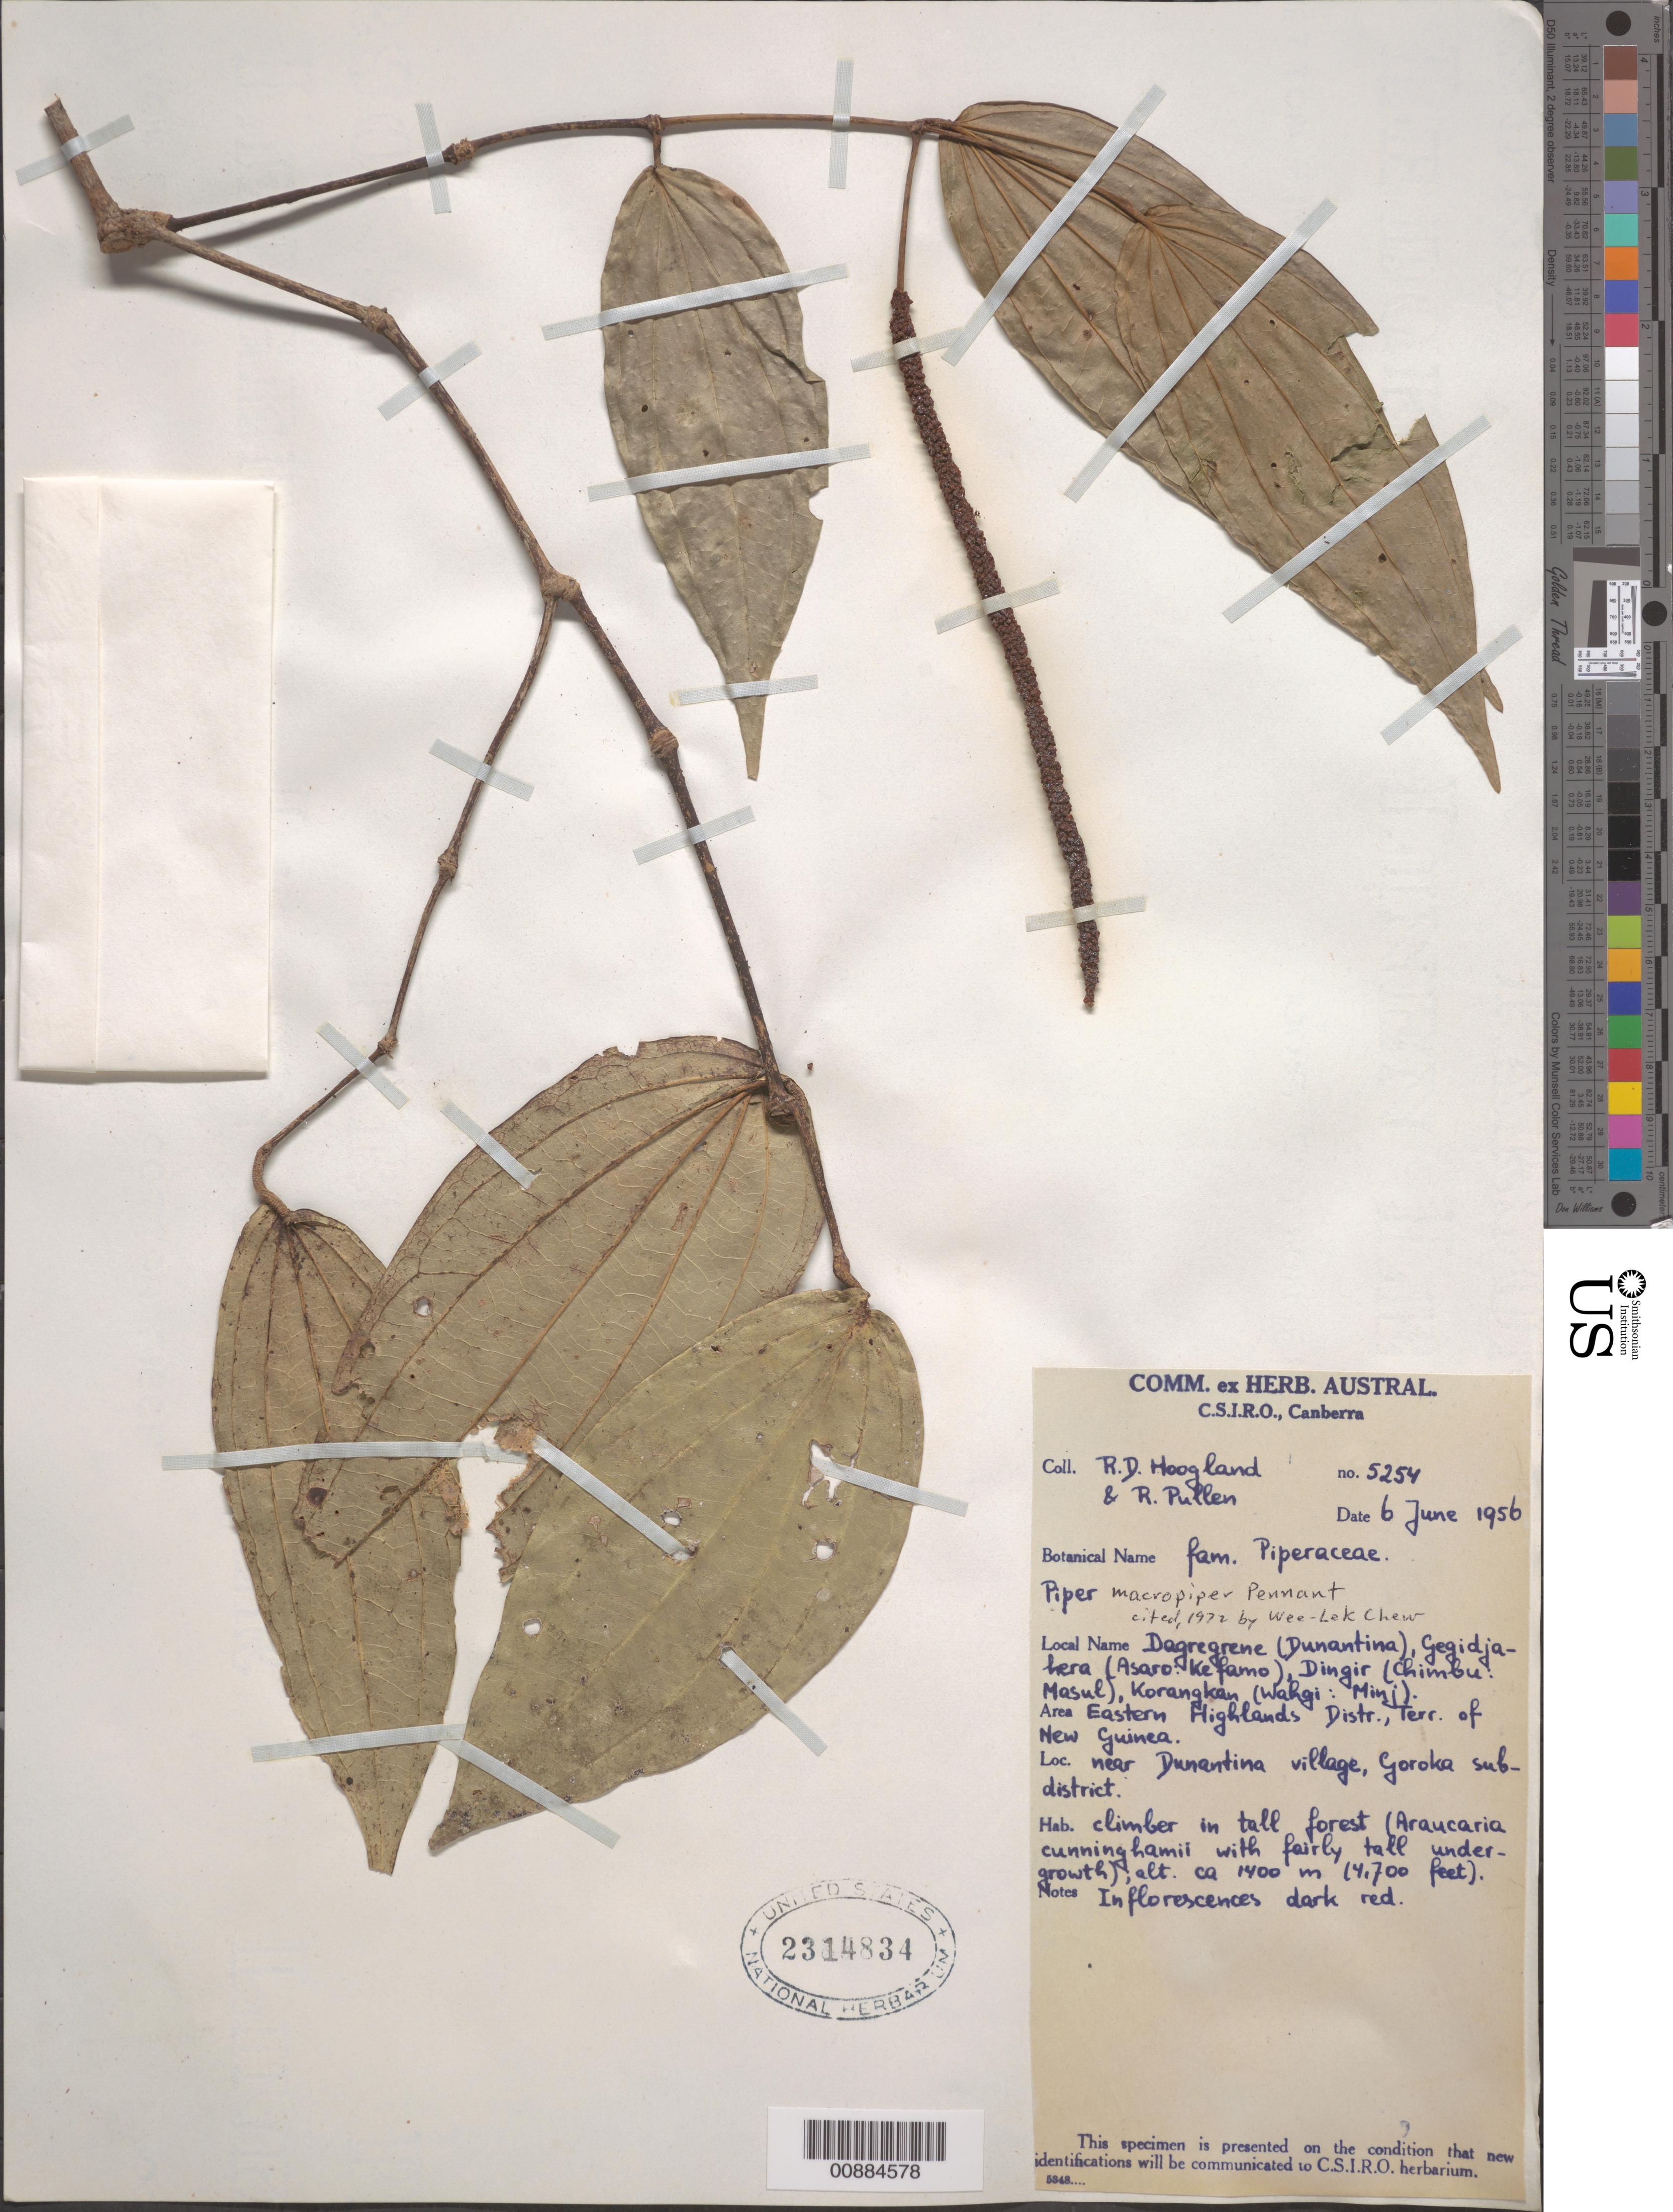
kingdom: Plantae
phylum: Tracheophyta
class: Magnoliopsida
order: Piperales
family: Piperaceae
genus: Piper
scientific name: Piper macropiper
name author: Pennant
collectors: R. D. Hoogland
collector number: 5254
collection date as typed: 06 Jun 1956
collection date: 1956-06-06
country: Papua New Guinea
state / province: Eastern Highlands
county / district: Goroka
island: New Guinea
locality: Near Dunantina Village, Goroka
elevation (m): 1400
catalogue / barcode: US 2314834